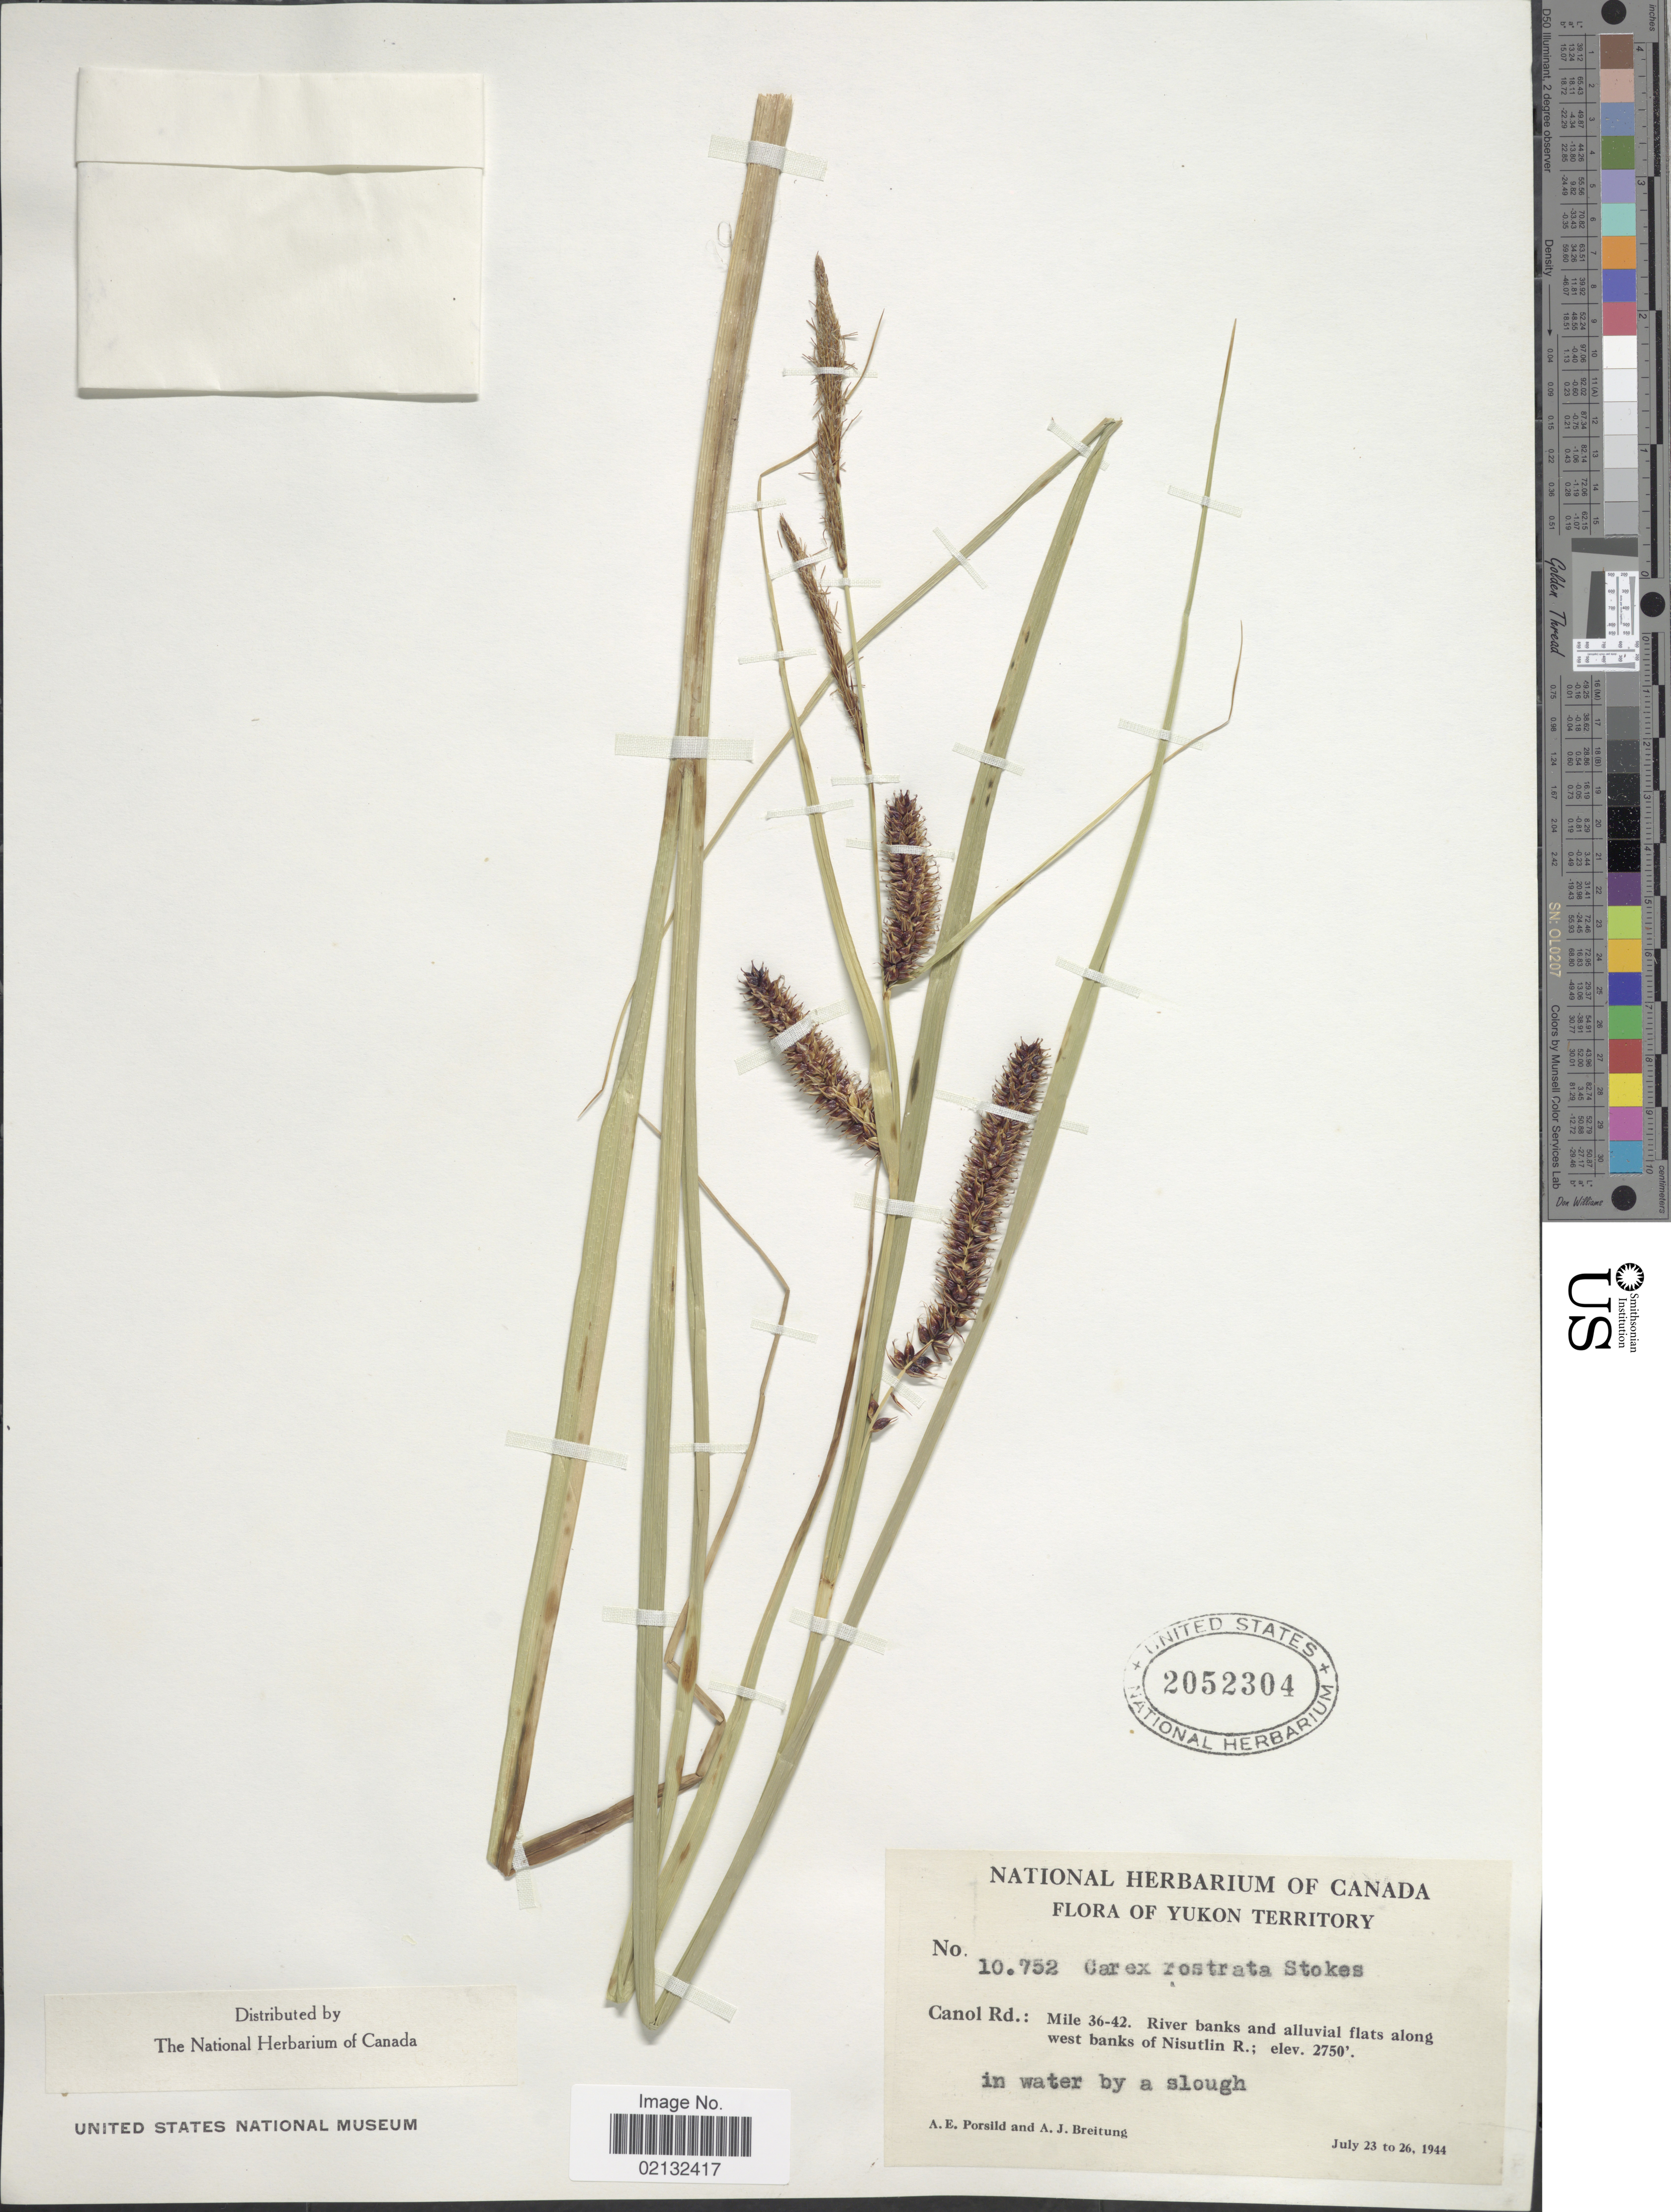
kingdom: Plantae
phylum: Tracheophyta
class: Liliopsida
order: Poales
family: Cyperaceae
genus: Carex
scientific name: Carex rostrata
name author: Stokes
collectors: A. E. Porsild & A. Breitung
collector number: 10752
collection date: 1944-07-23/1944-07-26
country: Canada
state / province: Yukon Territory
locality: Canol Rd.: Mile 36-42. River banks and alluvial flats along west banks of Nisutlin R.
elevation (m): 838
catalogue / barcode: US 2052304